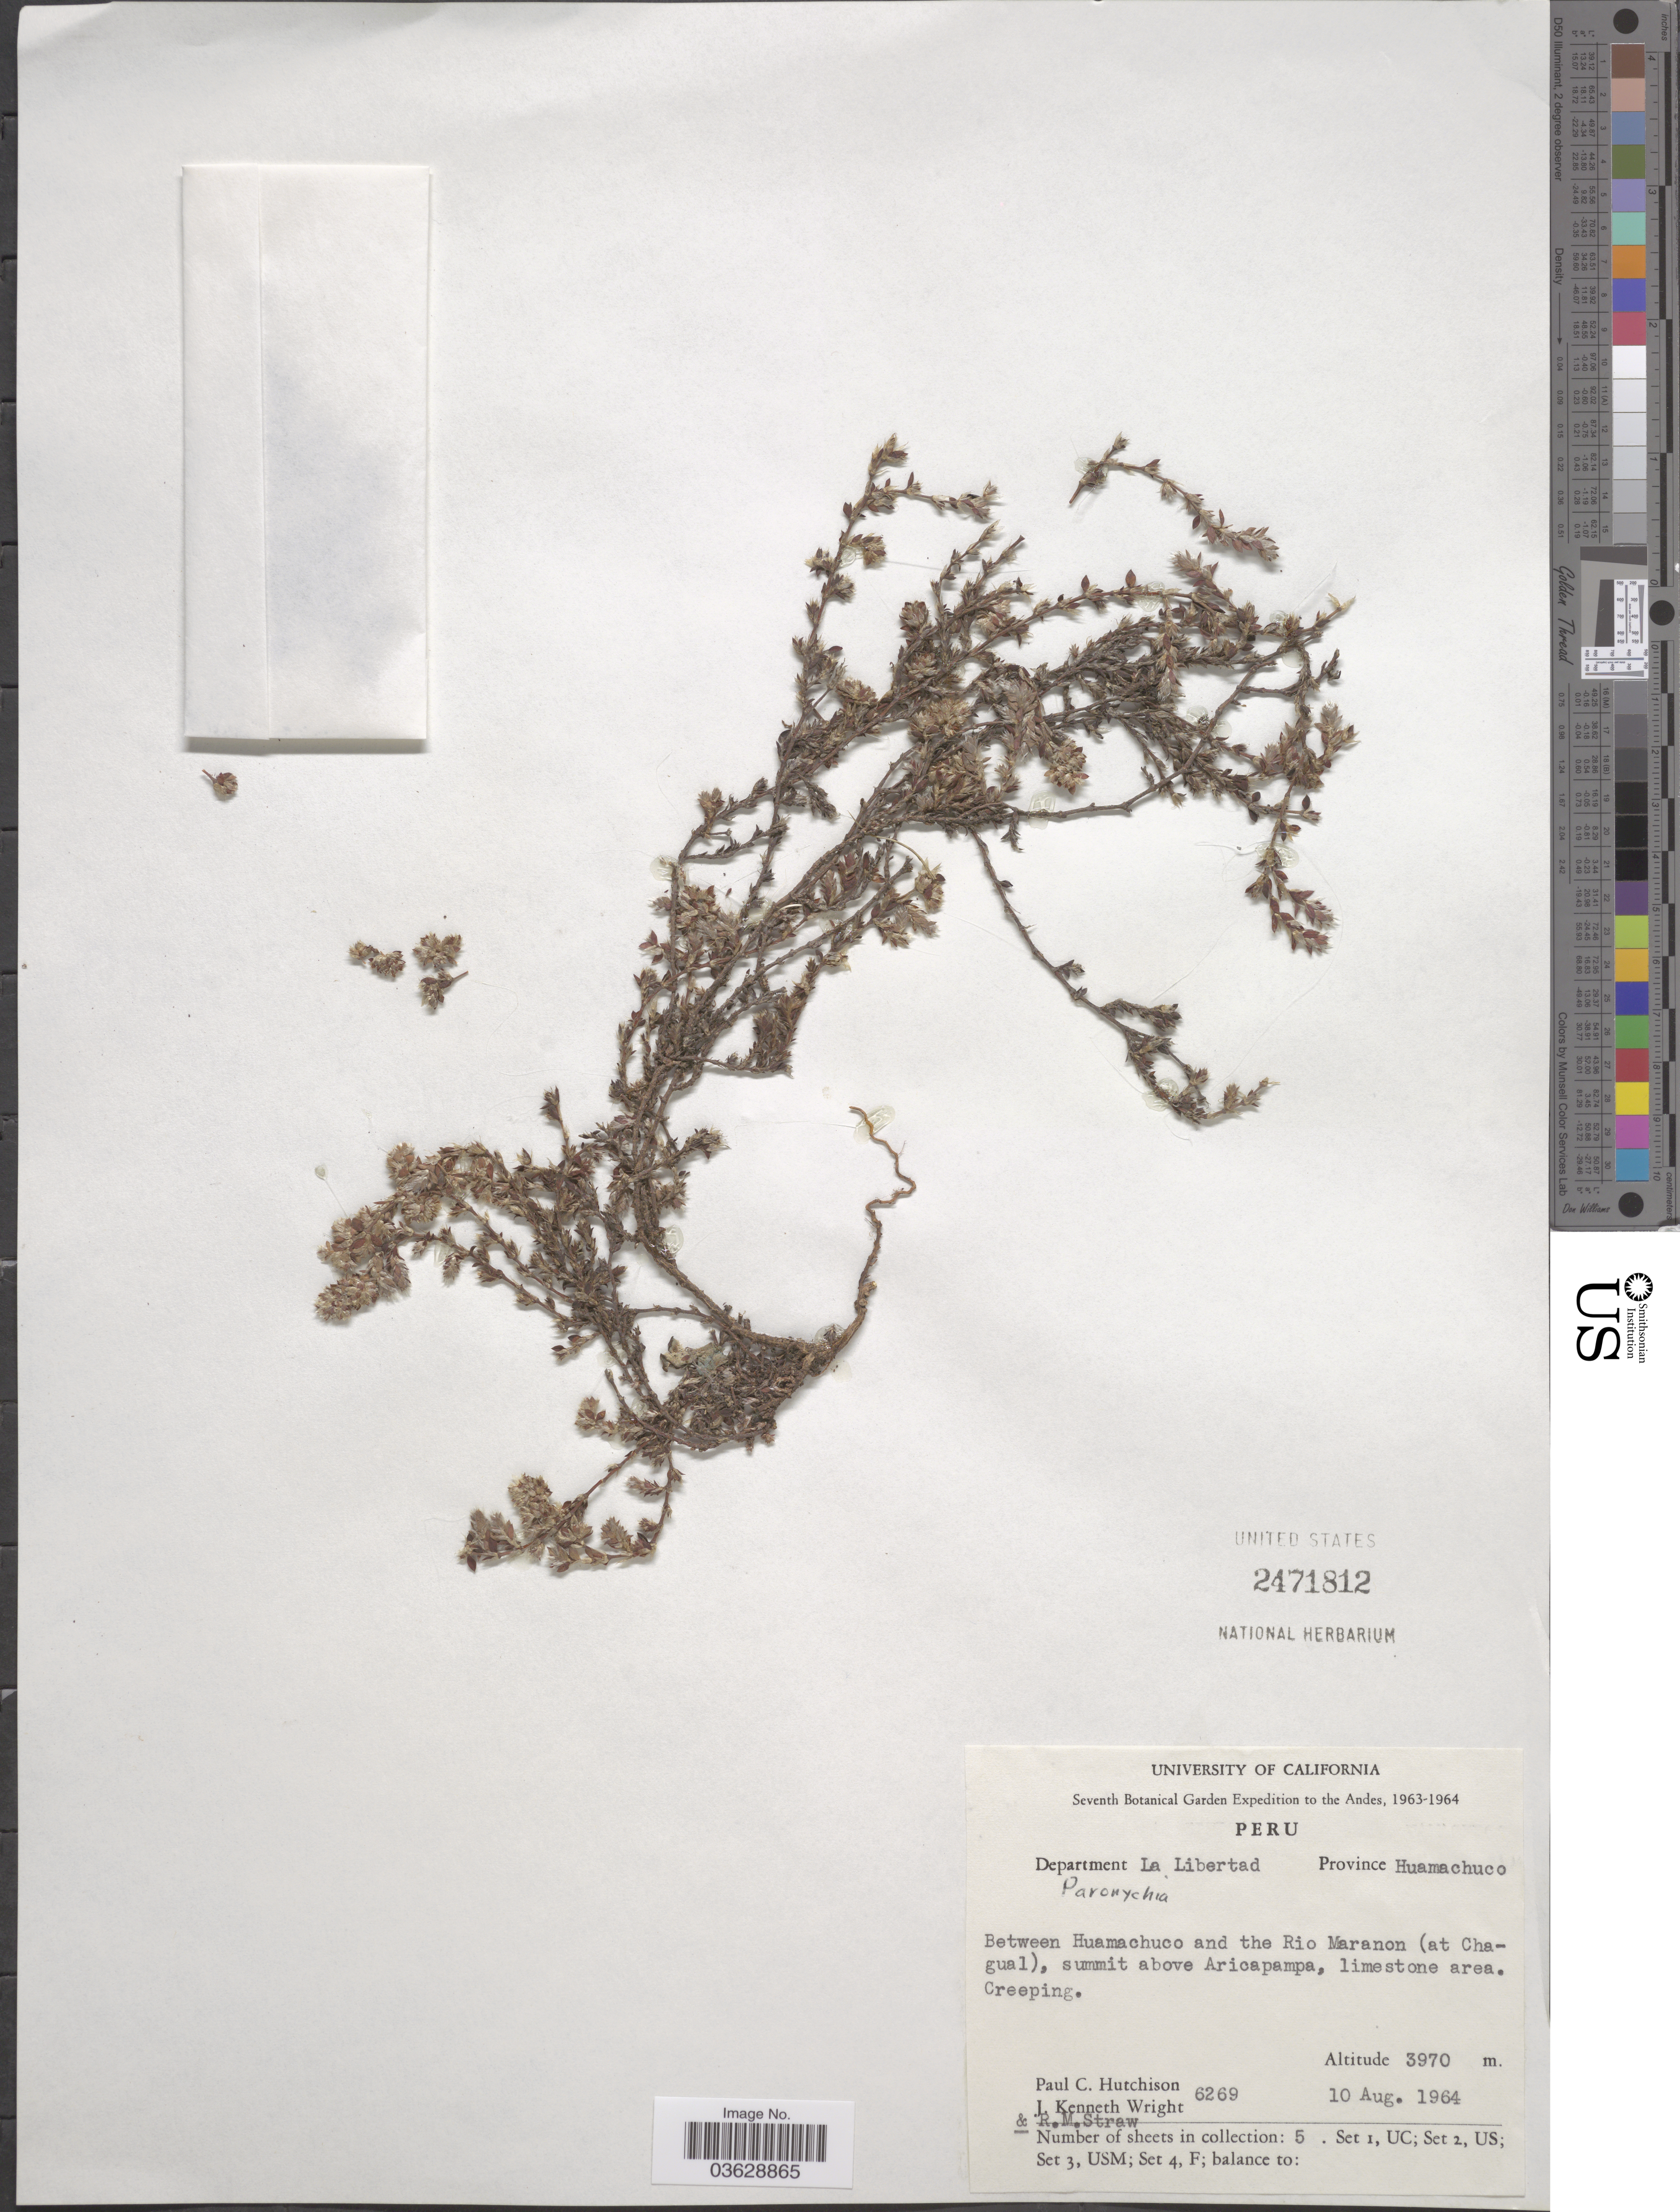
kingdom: Plantae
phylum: Tracheophyta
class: Magnoliopsida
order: Caryophyllales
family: Caryophyllaceae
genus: Paronychia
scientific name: Paronychia sp.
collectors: P. C. Hutchison, J. K. Wright & R. M. Straw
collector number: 6269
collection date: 1964-08-10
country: Peru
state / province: La Libertad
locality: Andes. Department La Libertad. Province Huamachuco. Between Huamachuco and the Rio Maranon (at Chagual), summit above Aricapama.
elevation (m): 3970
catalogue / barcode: US 2471812